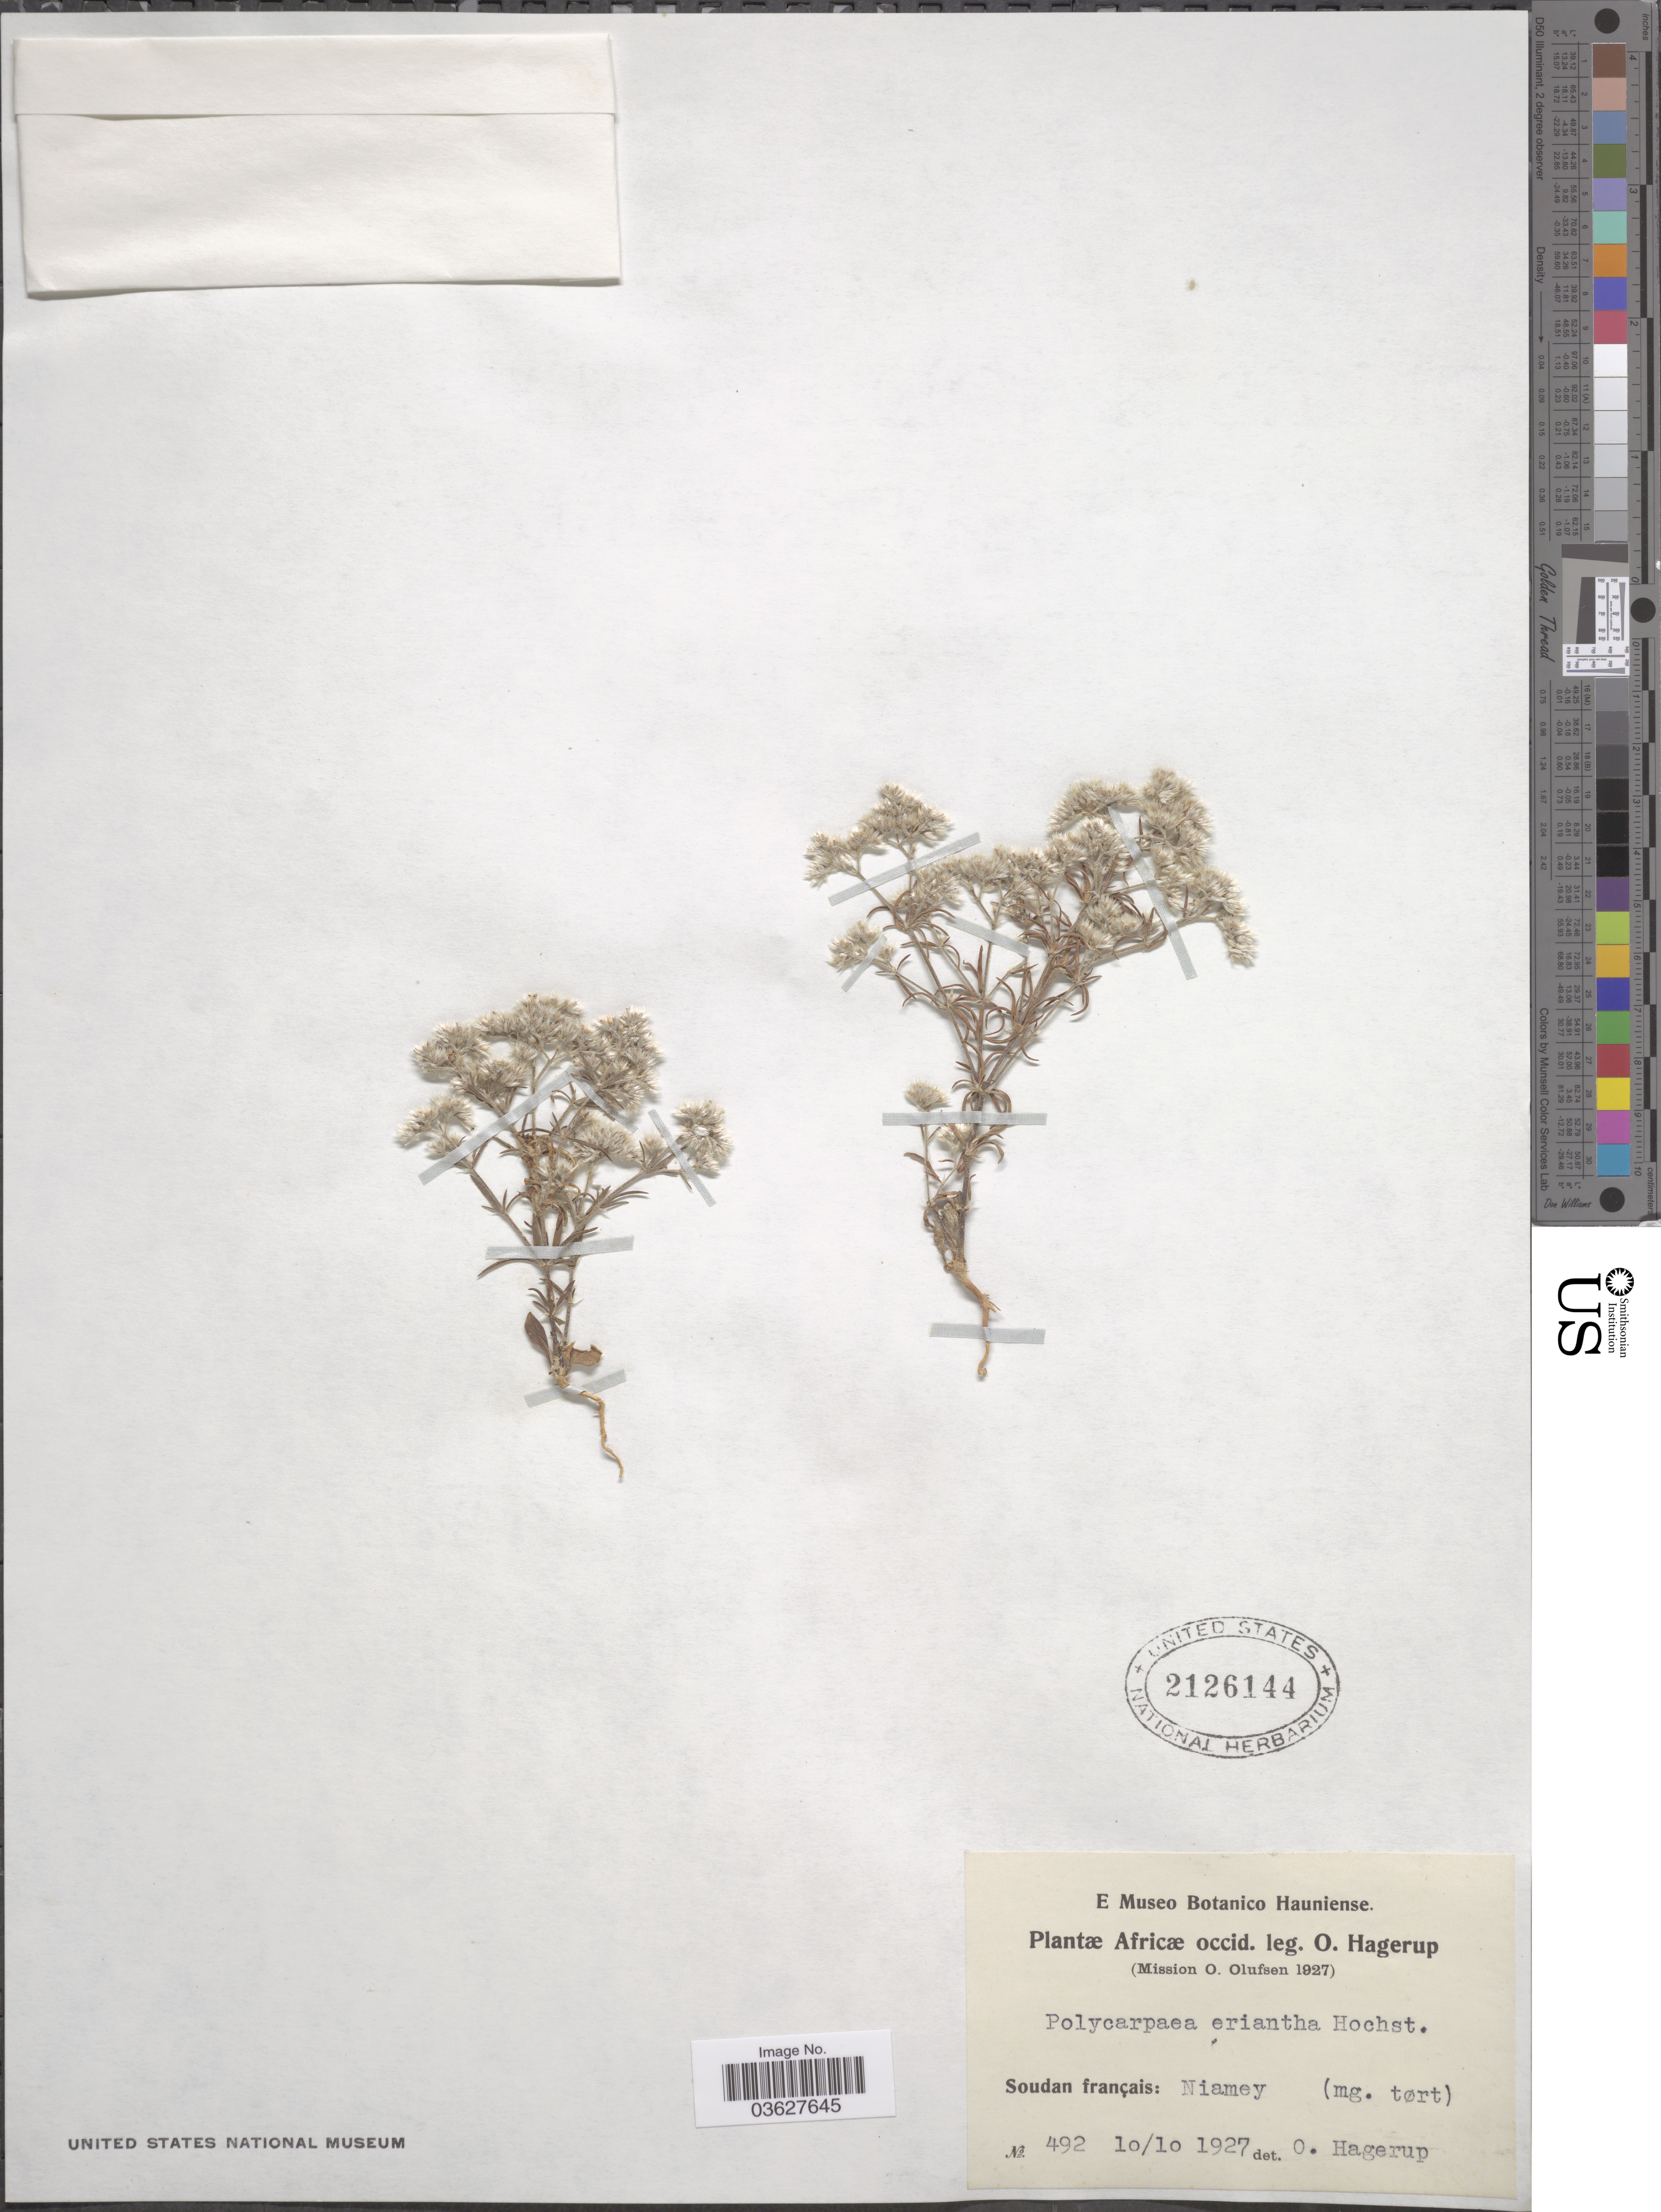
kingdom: Plantae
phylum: Tracheophyta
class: Magnoliopsida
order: Caryophyllales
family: Caryophyllaceae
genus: Polycarpaea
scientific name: Polycarpaea eriantha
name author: Hochst. ex A. Rich.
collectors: O. Hagerup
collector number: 492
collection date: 1927-10-10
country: Niger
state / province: Niamey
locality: Soudan français: Niamey. (mg. tørt).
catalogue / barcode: US 2126144